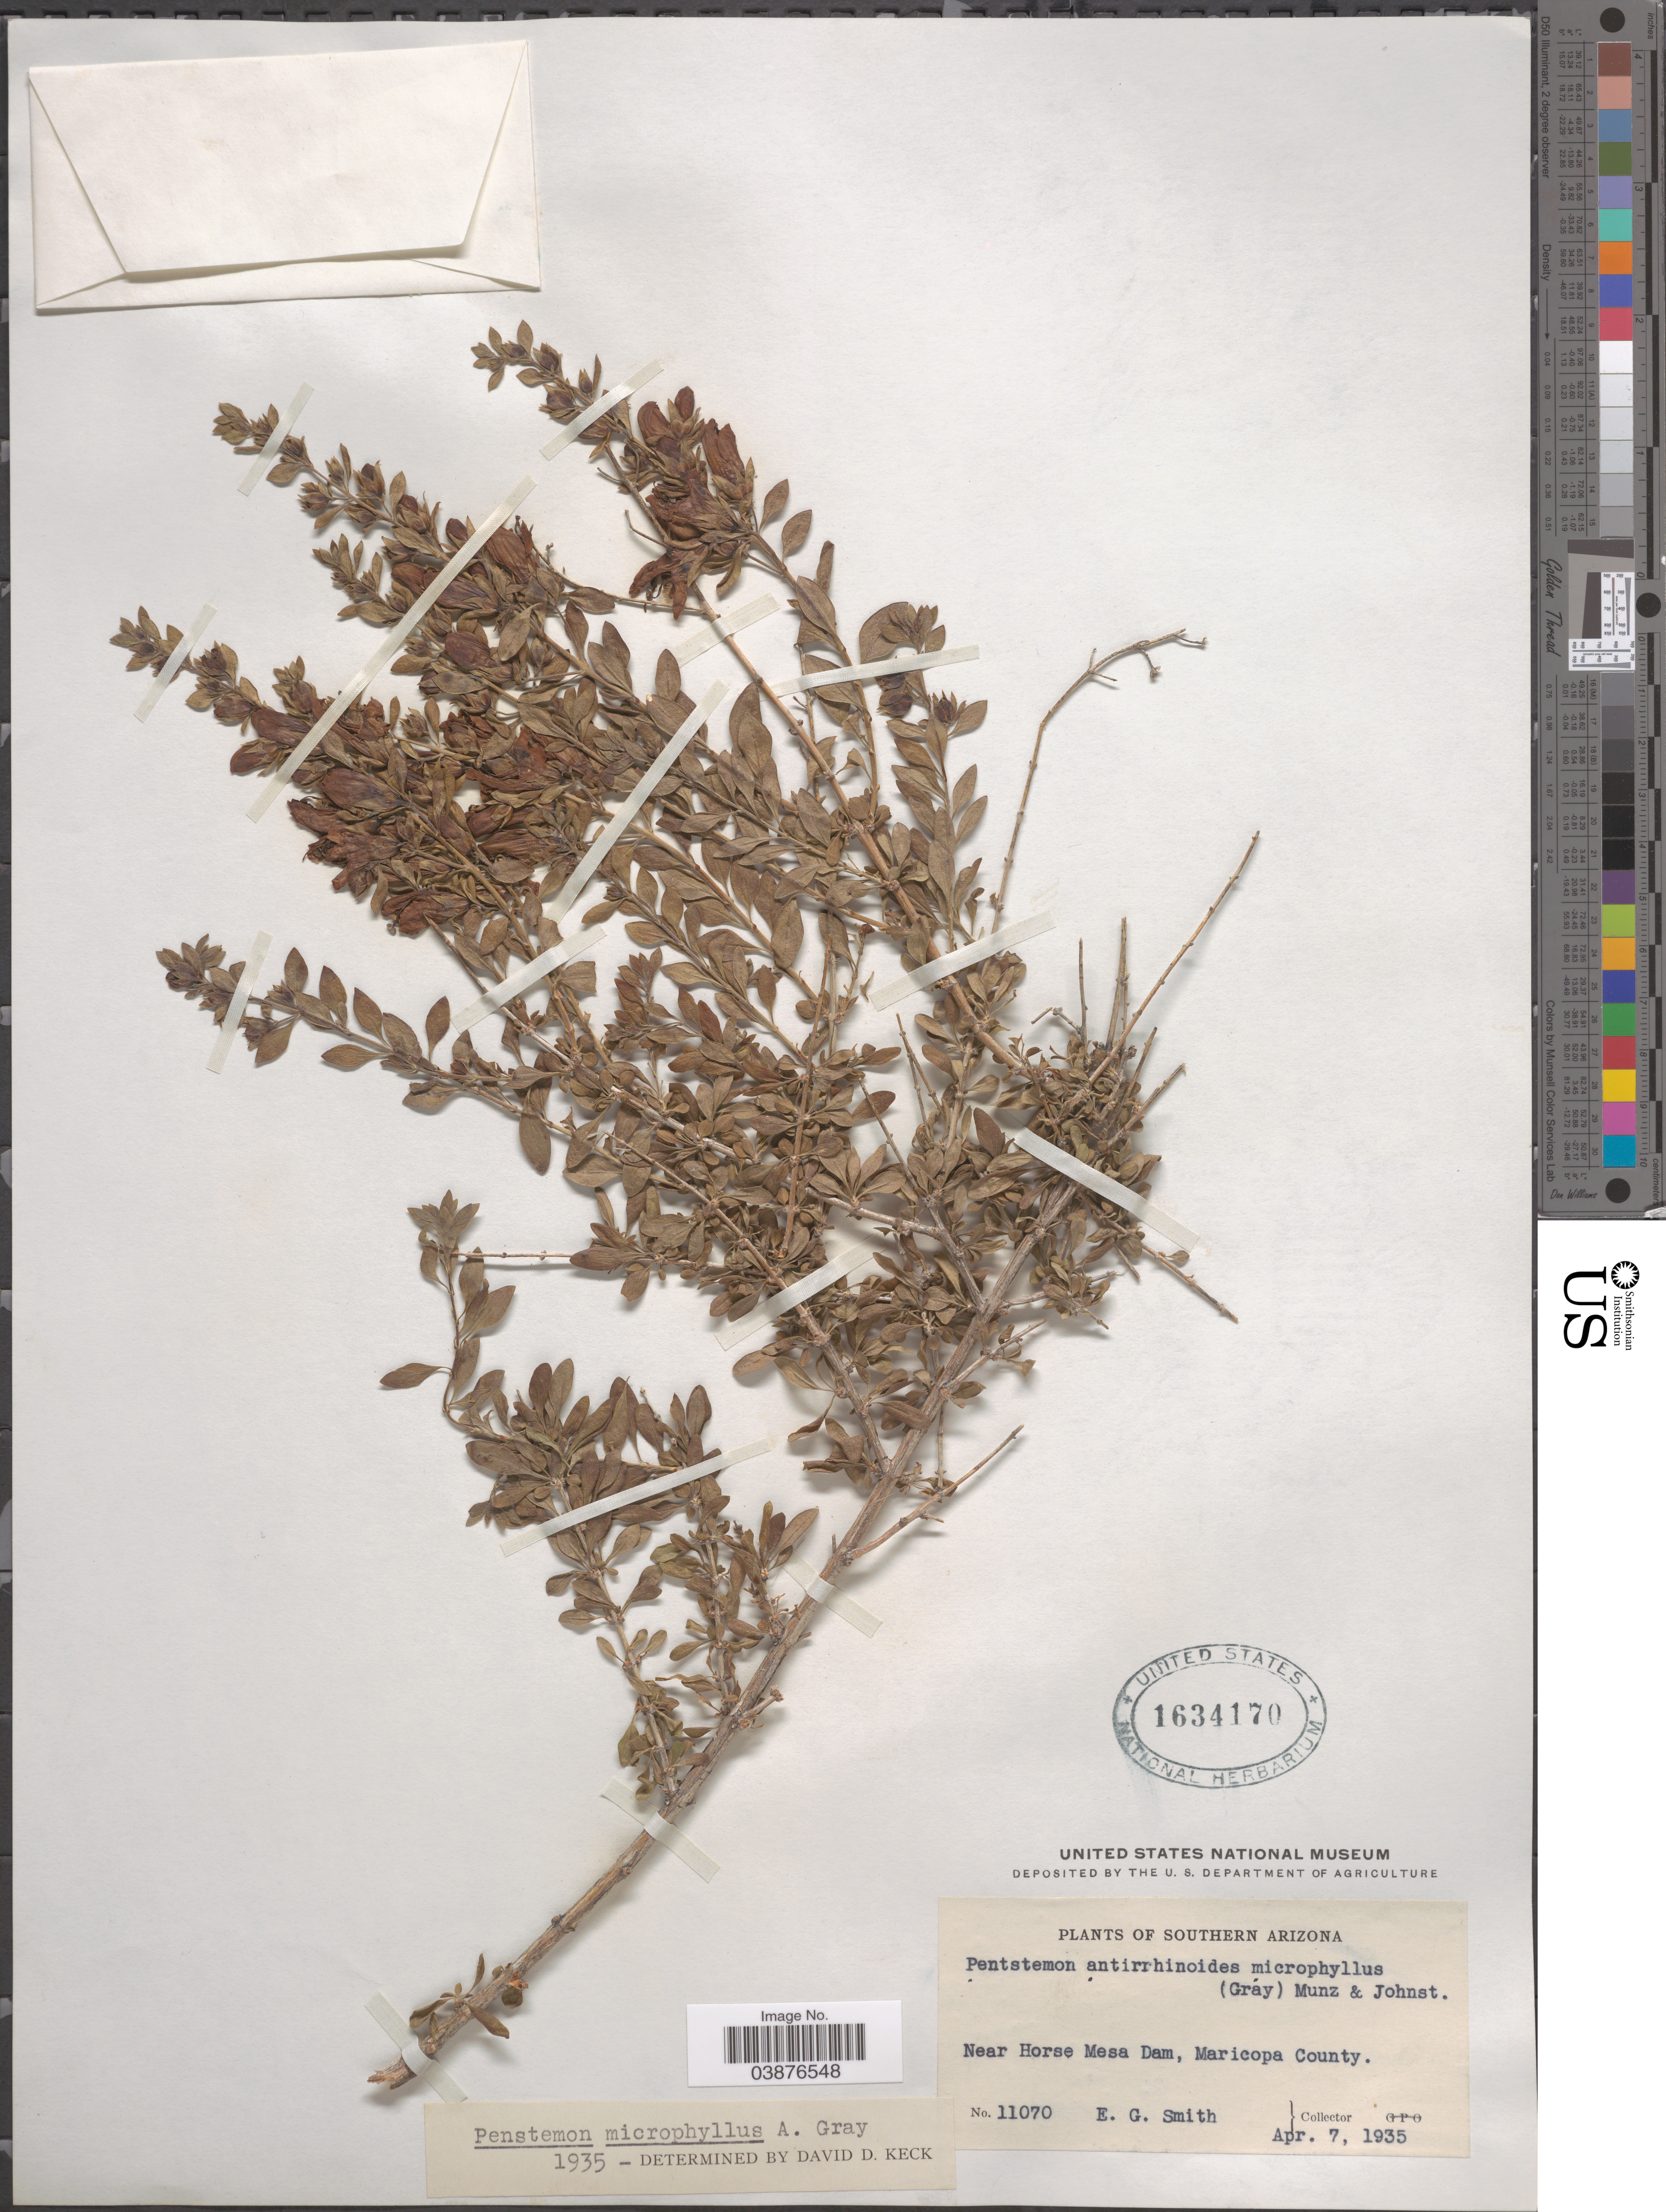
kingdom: Plantae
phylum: Tracheophyta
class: Magnoliopsida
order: Lamiales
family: Plantaginaceae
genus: Penstemon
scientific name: Penstemon microphyllus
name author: A. Gray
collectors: E. G. Smith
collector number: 11070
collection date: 1935-04-07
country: United States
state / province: Arizona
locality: Southern Arizona. Near Horse Mesa Dam, Maricopa County.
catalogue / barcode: US 1634170